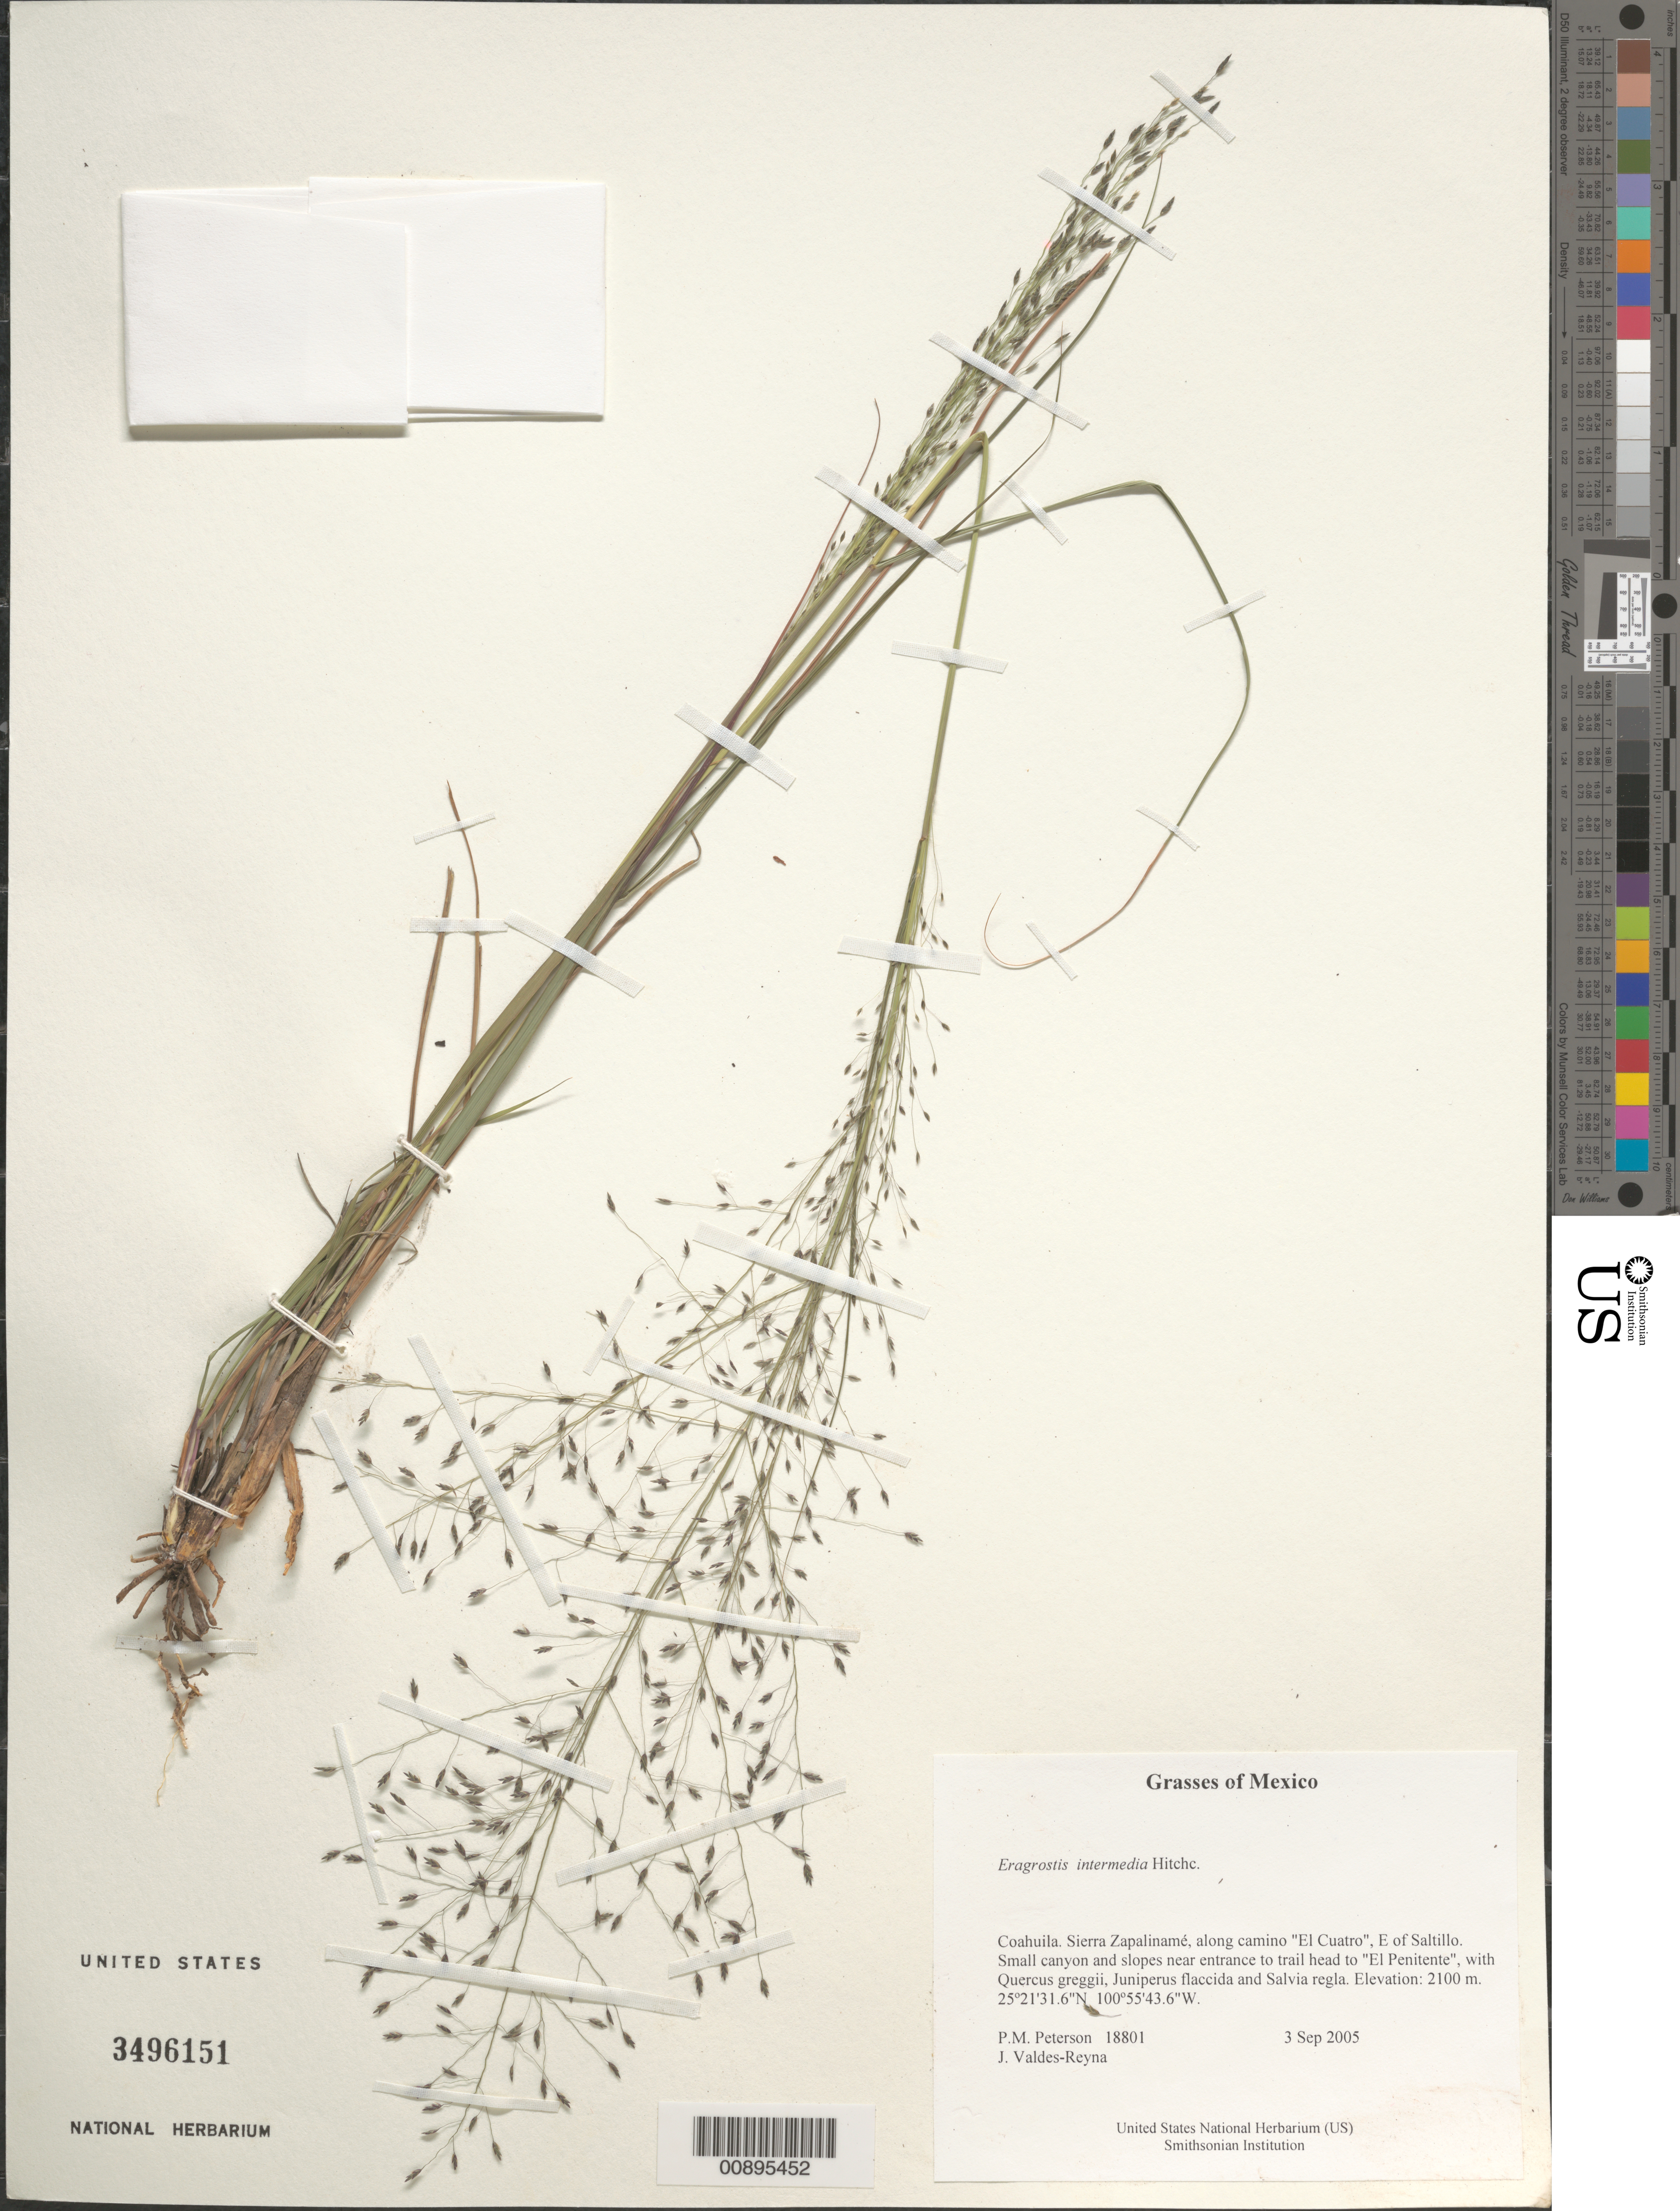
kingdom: Plantae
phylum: Tracheophyta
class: Liliopsida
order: Poales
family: Poaceae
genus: Eragrostis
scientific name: Eragrostis intermedia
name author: Hitchc.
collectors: P. M. Peterson & J. Valdés-Reyna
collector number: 18801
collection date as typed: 03 Sep 2005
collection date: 2005-09-03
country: Mexico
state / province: Coahuila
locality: Sierra Zapalinamé, along camino "El Cuatro", E of Saltillo. Small canyon and slopes near entrance to trail head to "El Penitente", with Quercus greggii, Juniperus flaccida and Salvia regla.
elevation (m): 2100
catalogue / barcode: US 3496151